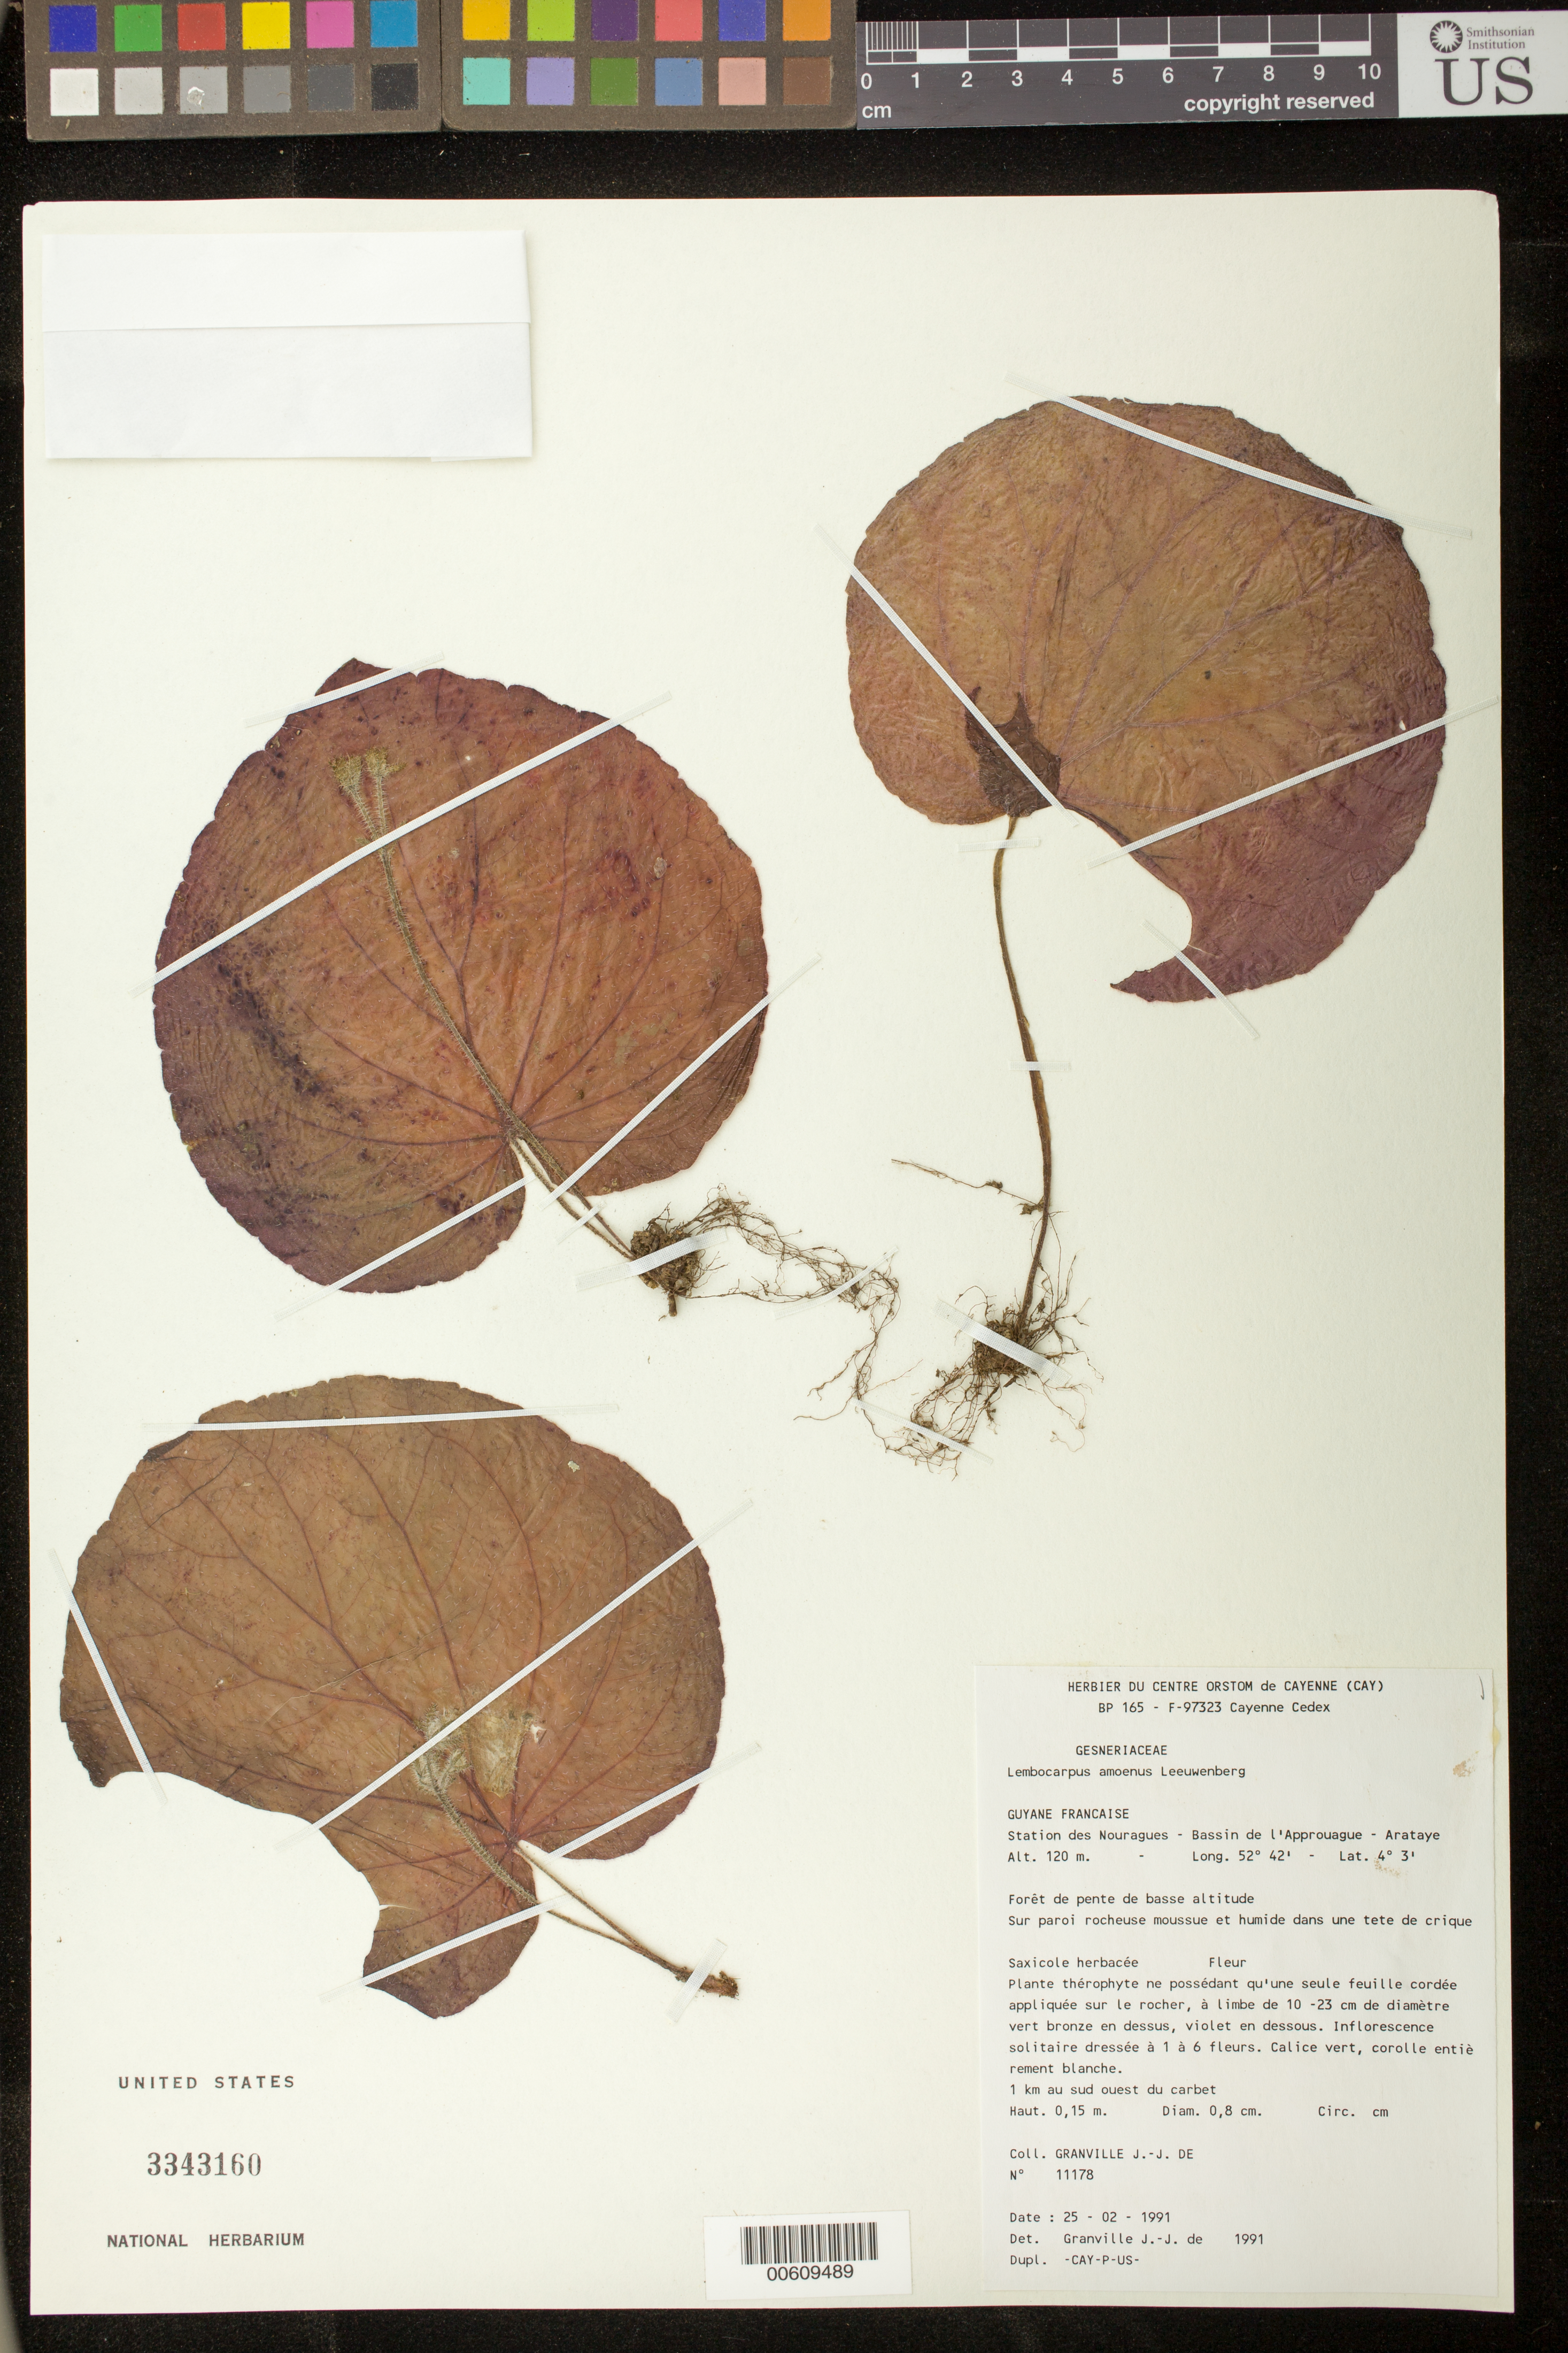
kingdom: Plantae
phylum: Tracheophyta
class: Magnoliopsida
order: Lamiales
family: Gesneriaceae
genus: Lembocarpus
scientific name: Lembocarpus amoenus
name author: Leeuwenb.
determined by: Skog, Laurence E.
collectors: J.-J. de Granville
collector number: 11178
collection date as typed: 25 Feb 1991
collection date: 1991-02-25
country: French Guiana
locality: Station des Nouragues, bassin de l'Approuague, Arataye; 1 km au sud ouest du carbet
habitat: Forêt de pente de basse altitude; sur paroi rocheuse moussue et humide dans une tete de crique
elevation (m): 120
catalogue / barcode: US 3343160